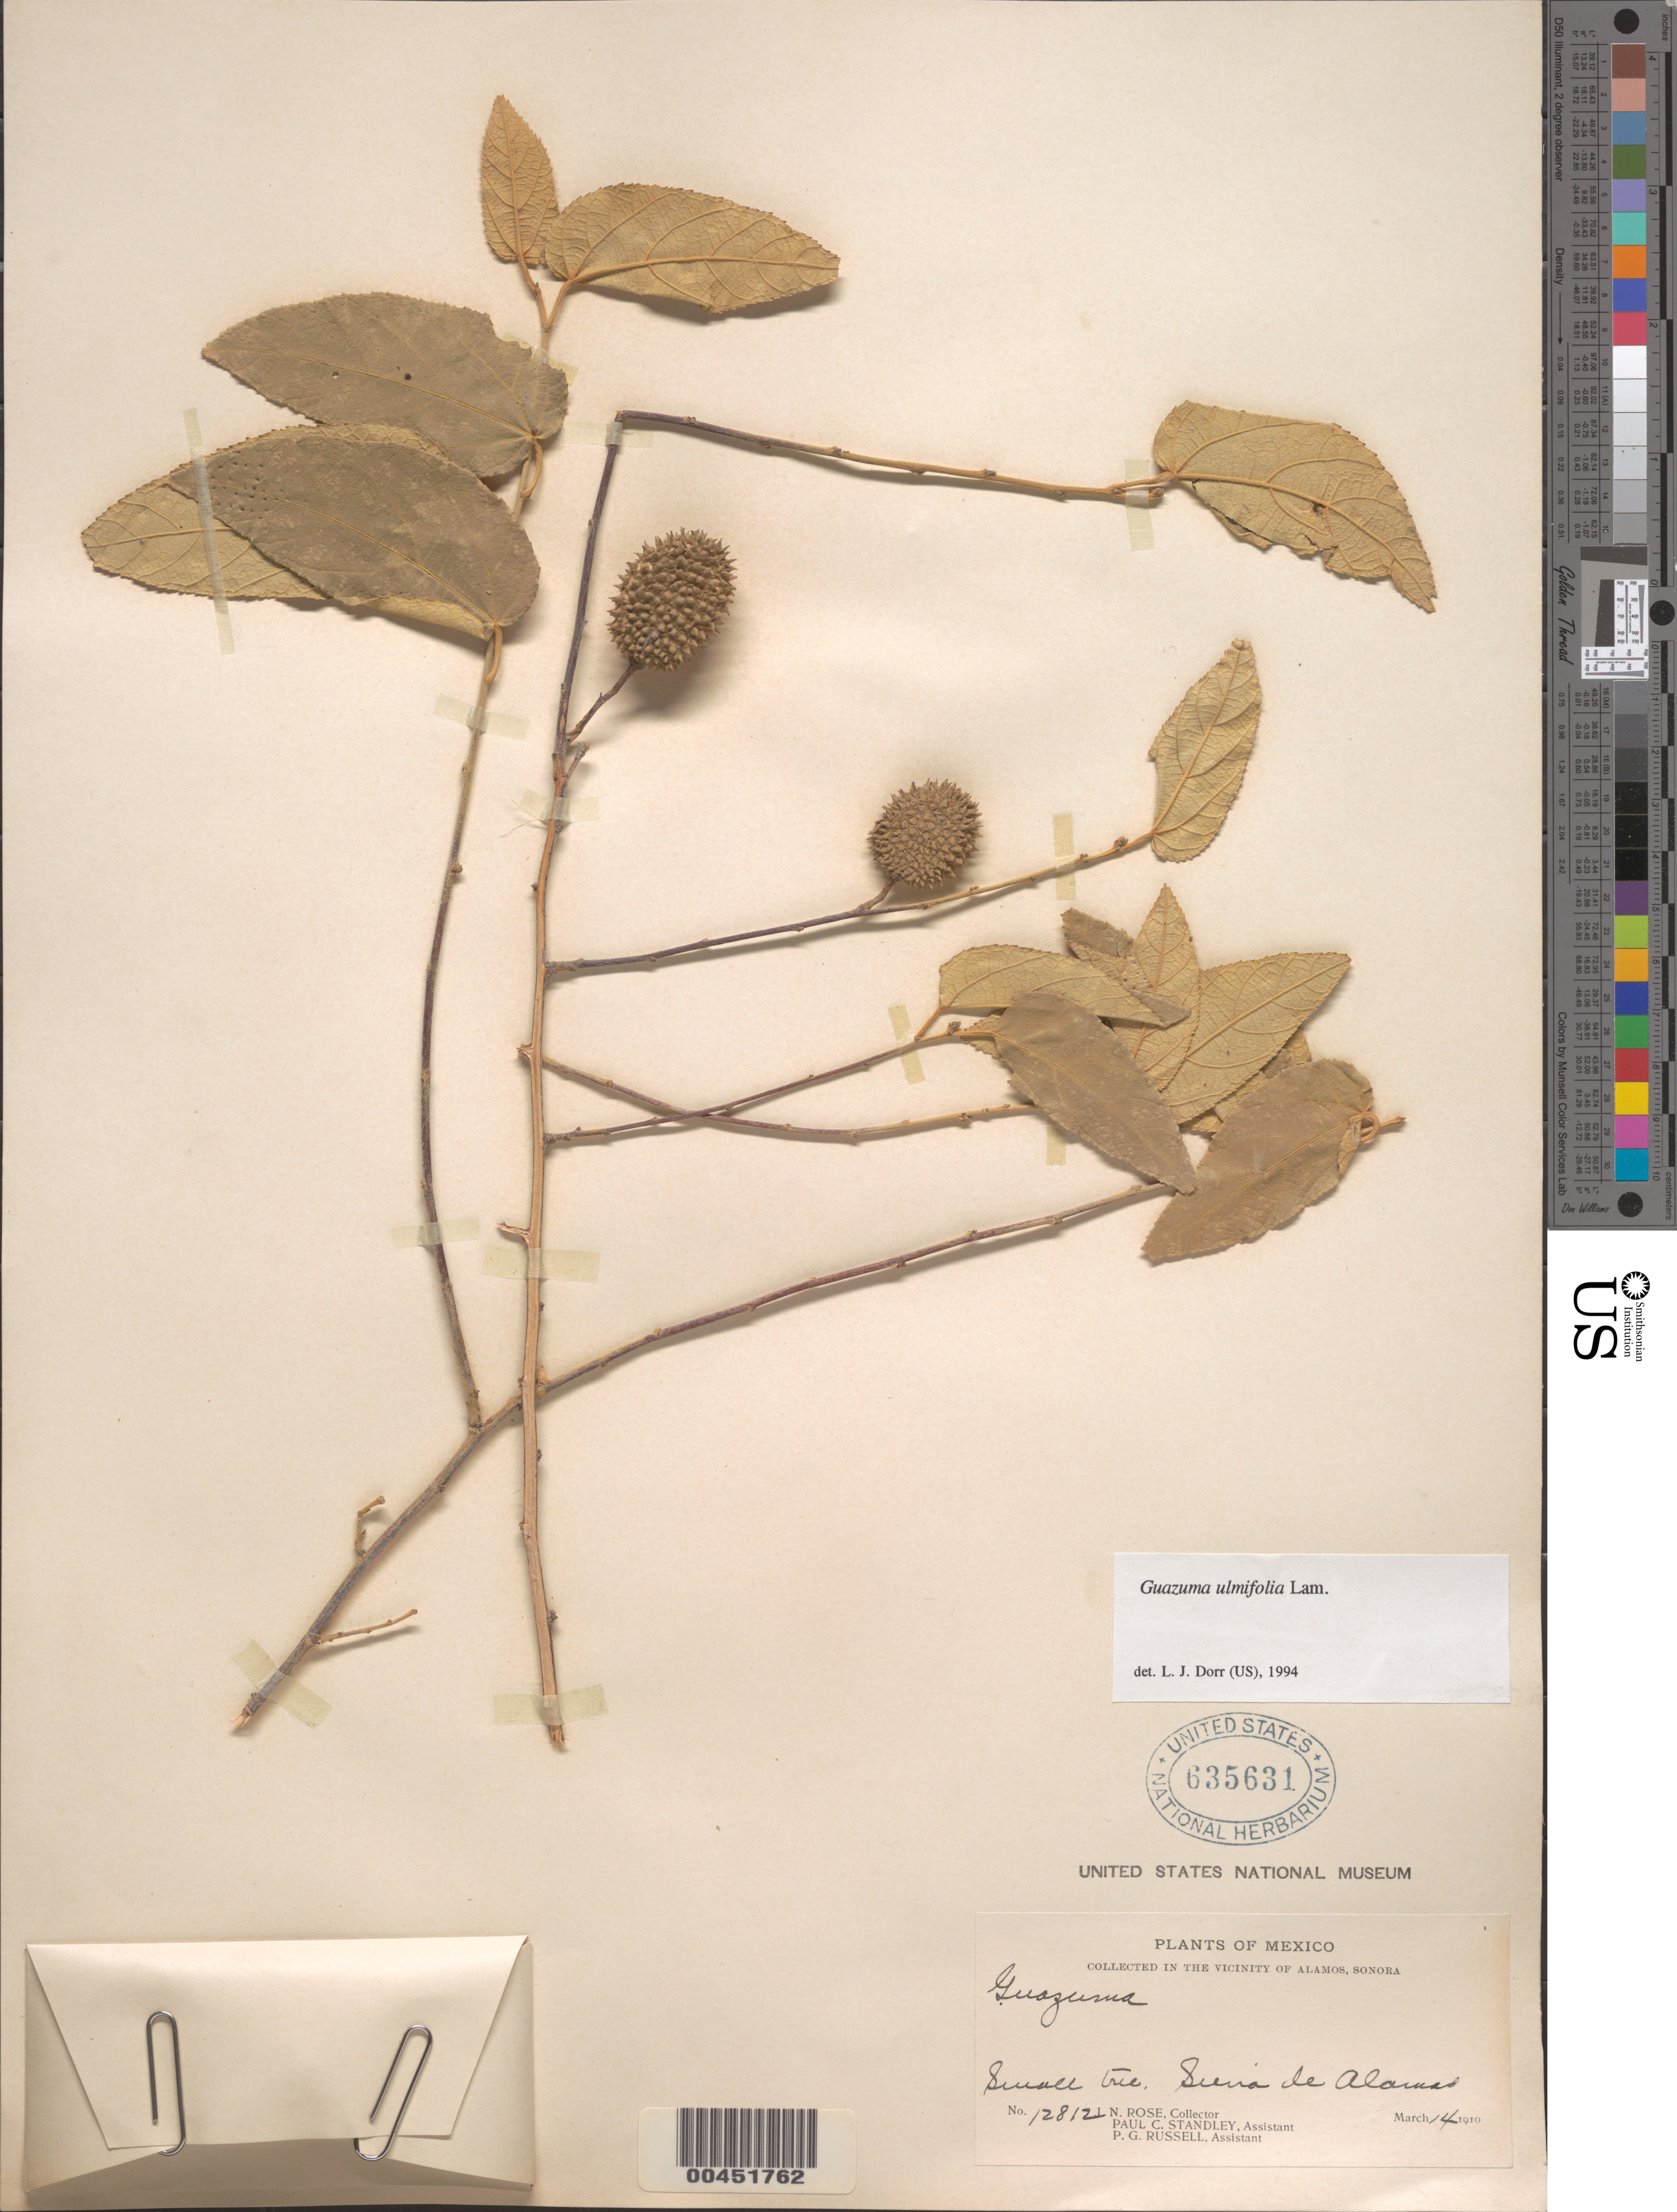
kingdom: Plantae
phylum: Tracheophyta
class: Magnoliopsida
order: Malvales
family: Malvaceae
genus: Guazuma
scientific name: Guazuma ulmifolia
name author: Lam.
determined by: Dorr, L. J., (BOT), Smithsonian Institution - National Museum of Natural History (UNITED STATES)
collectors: J. N. Rose, P. C. Standley & P. G. Russell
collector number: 12812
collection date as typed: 14 Mar 1910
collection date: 1910-03-14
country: Mexico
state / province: Sonora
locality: vicinity of Alamos, Sierra de Alamos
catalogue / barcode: US 635631